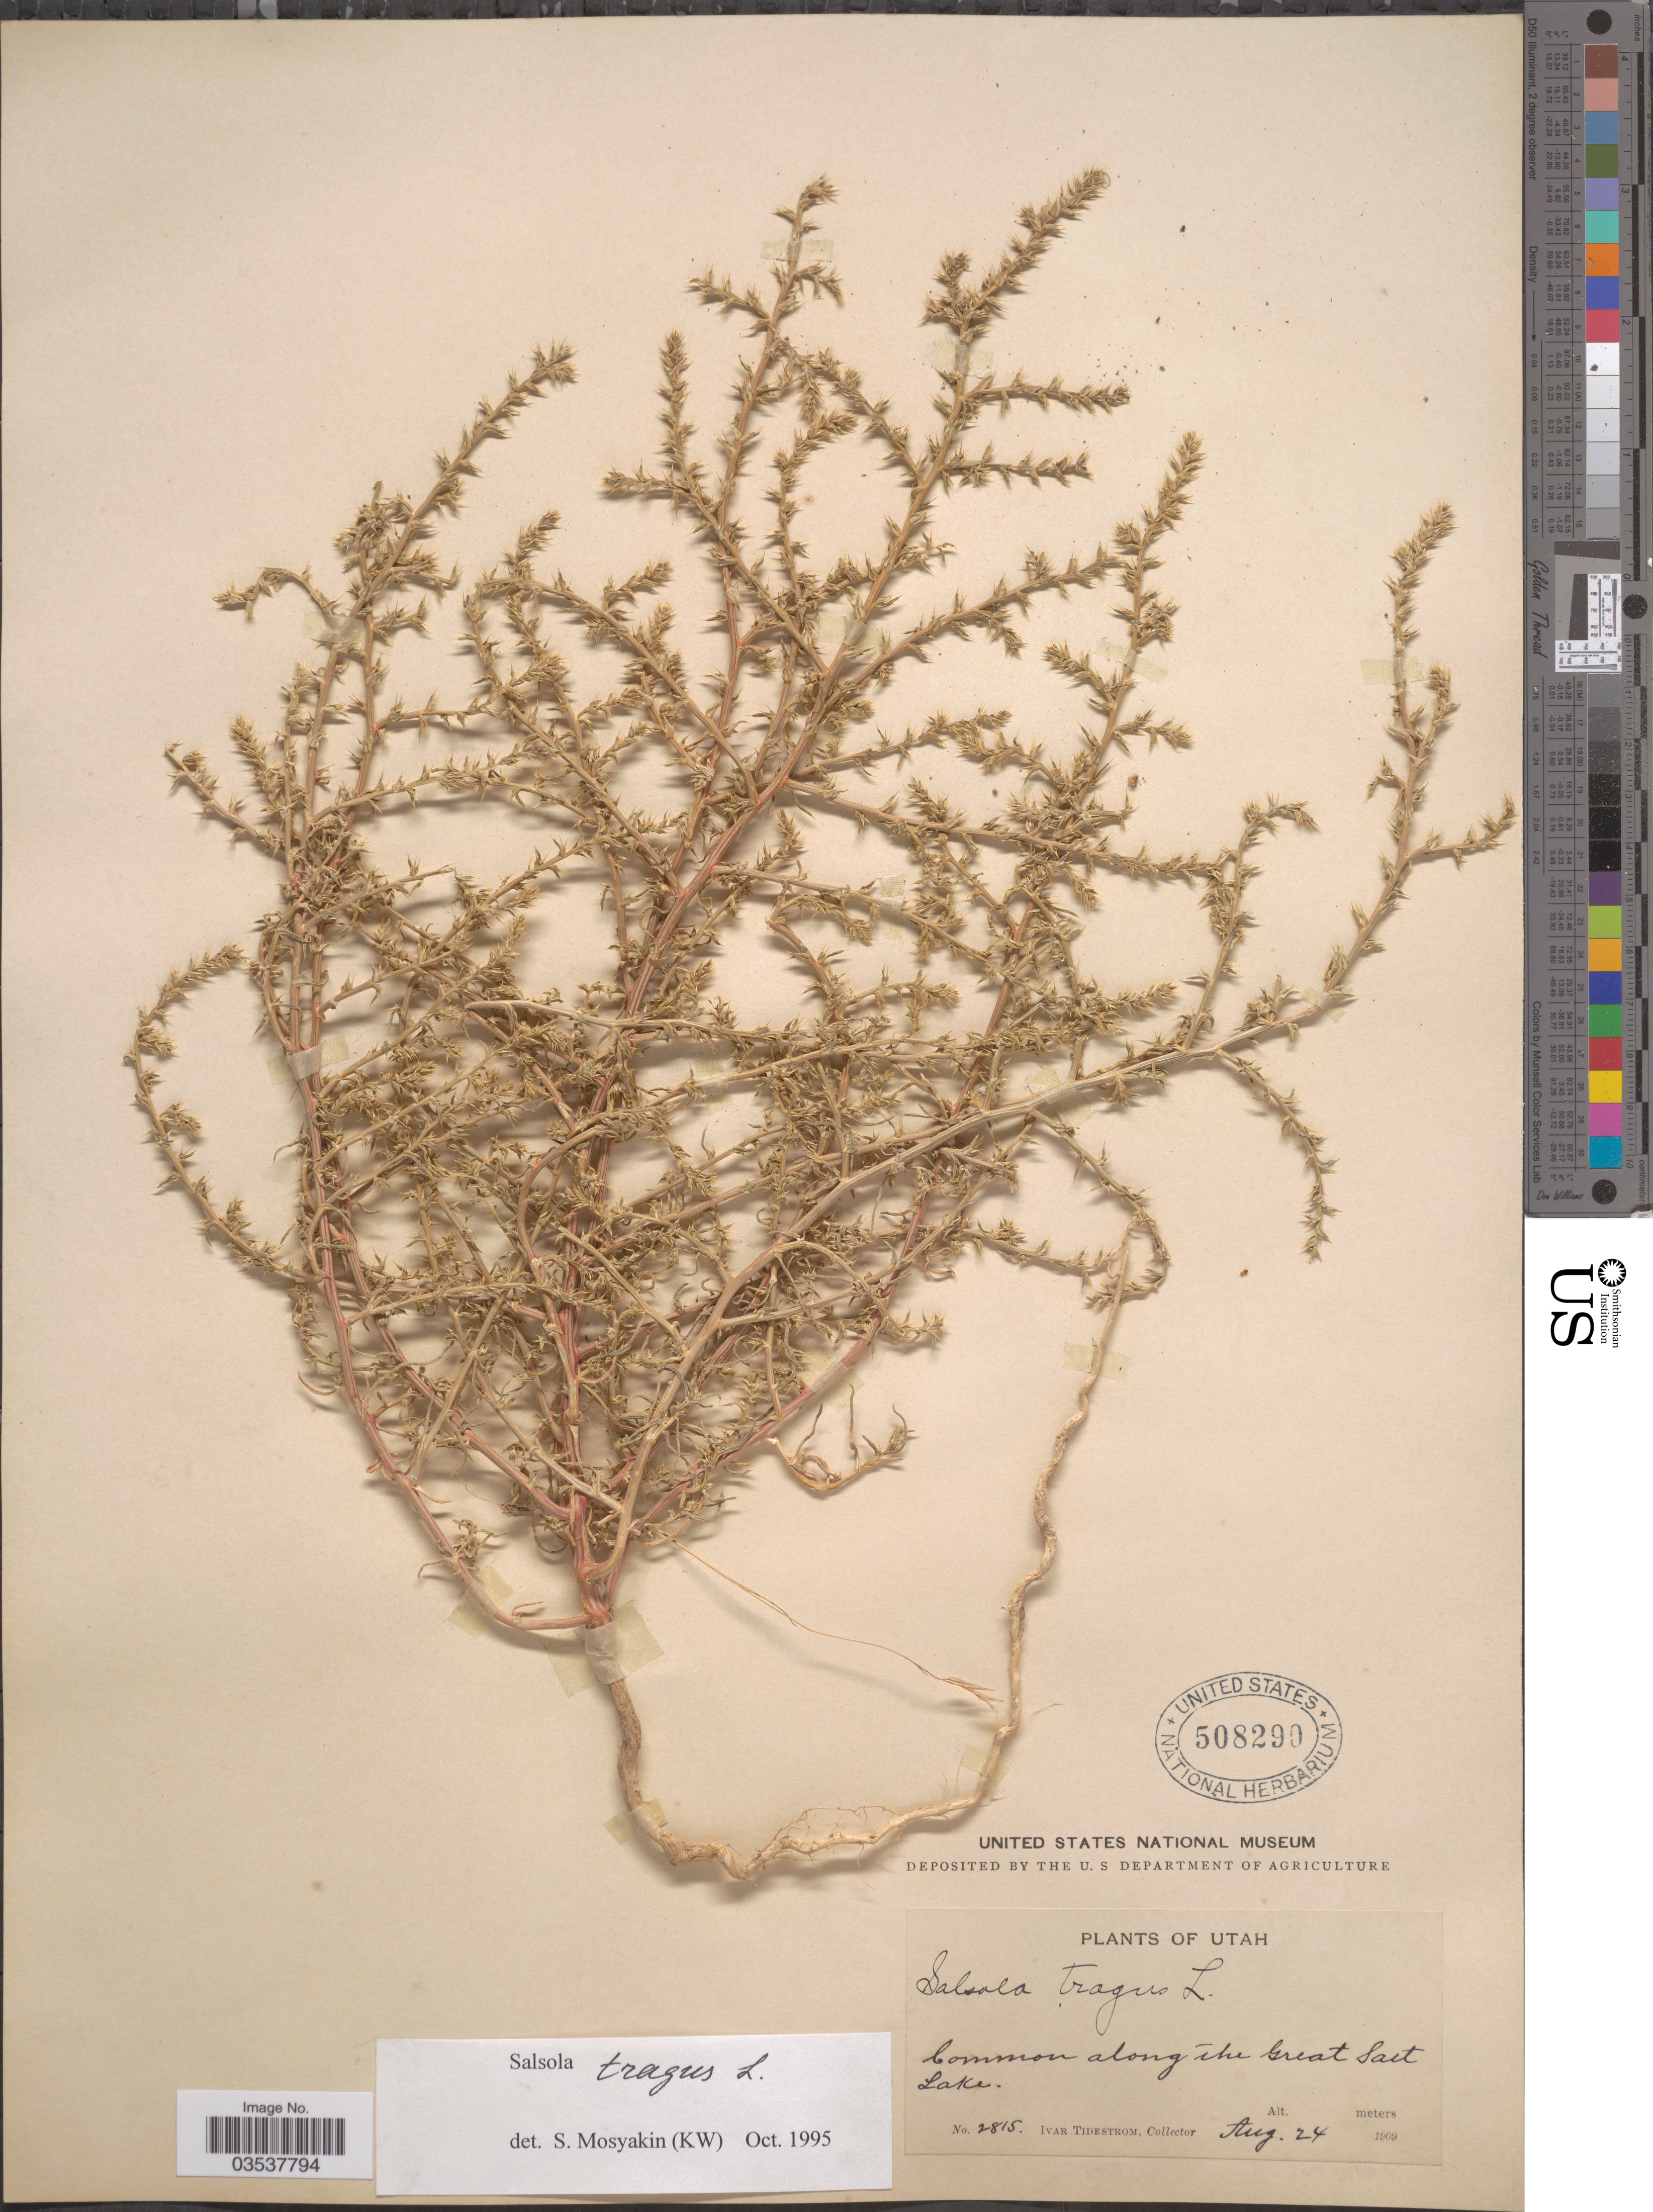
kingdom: Plantae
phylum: Tracheophyta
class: Magnoliopsida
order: Caryophyllales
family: Amaranthaceae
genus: Salsola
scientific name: Salsola pestifer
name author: A. Nelson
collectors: I. F. Tidestrom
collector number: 2815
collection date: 1909-08-24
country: United States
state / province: Utah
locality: Along the Great Salt Lake.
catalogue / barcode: US 508290